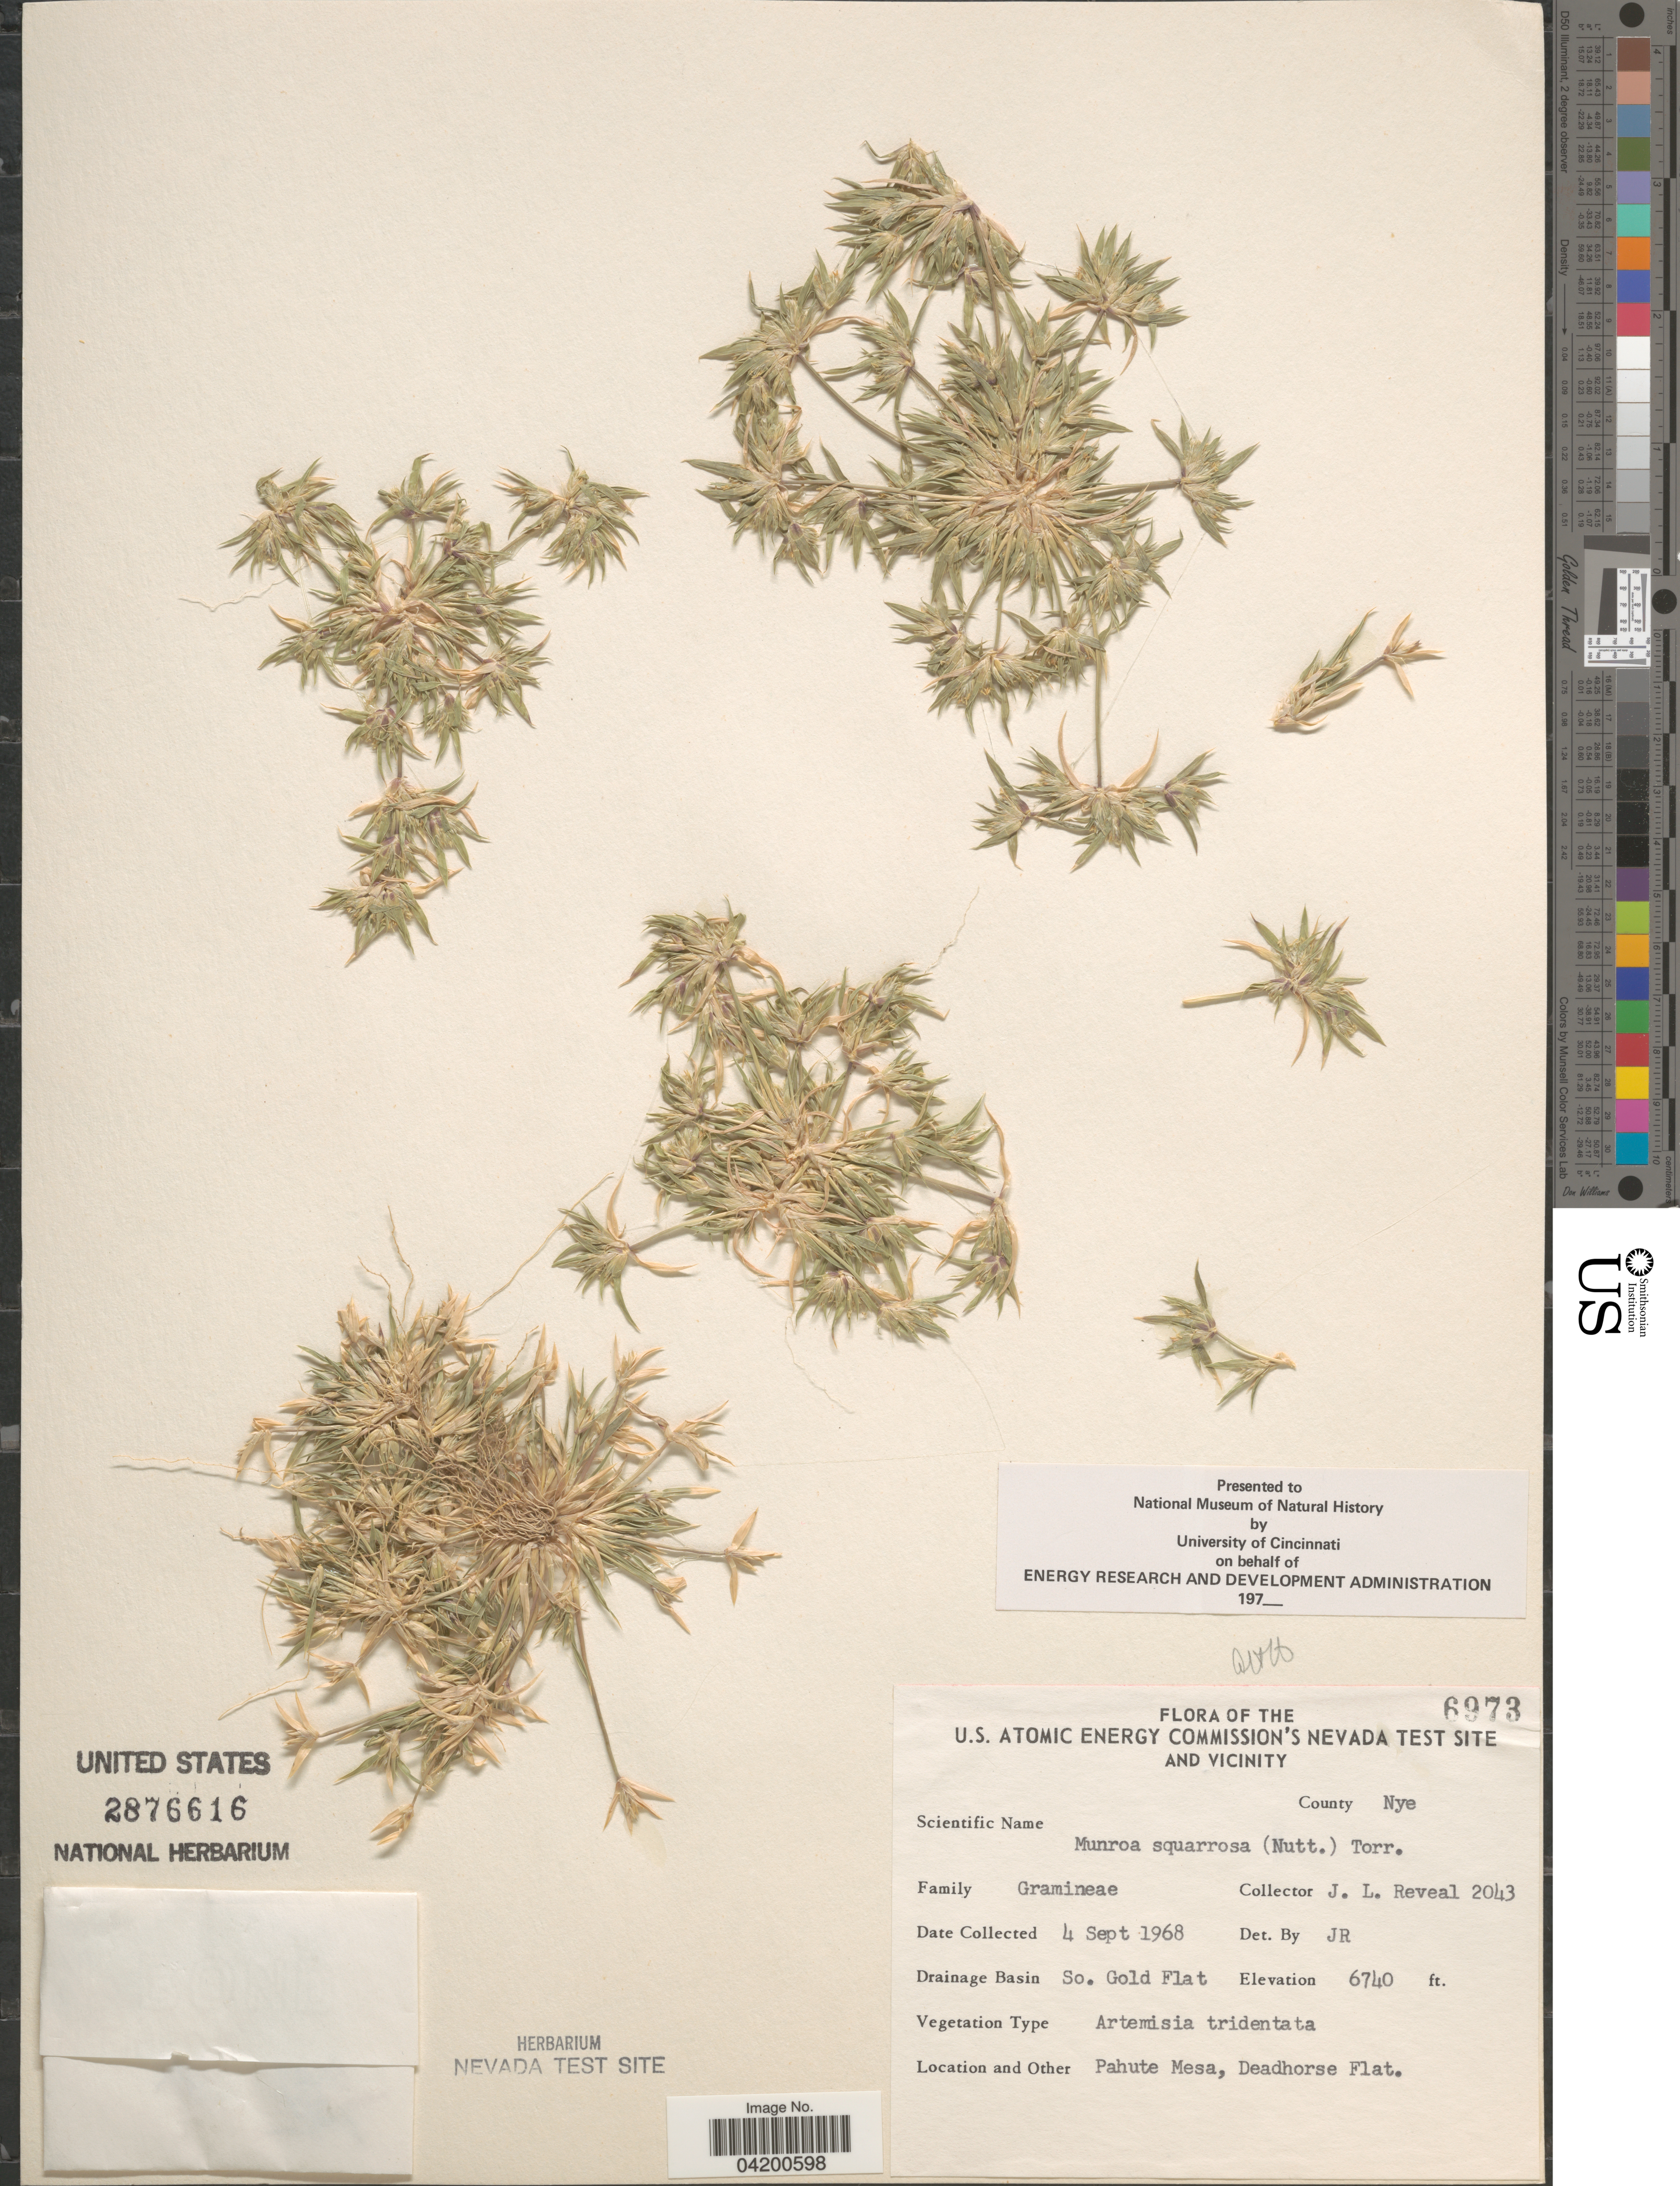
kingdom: Plantae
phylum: Tracheophyta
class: Liliopsida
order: Poales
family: Poaceae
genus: Munroa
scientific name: Munroa squarrosa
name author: (Nutt.) Torr.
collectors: J. L. Reveal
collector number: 2043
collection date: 1968-09-04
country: United States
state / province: Nevada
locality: The U.S. Atomic Energy Commission's Nevada Test Site and Vicinity. County Nye. Drainage Basin So. Gold Flat. Pahute Mesa, Deadhorse Flat.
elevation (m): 2054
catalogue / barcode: US 2876616